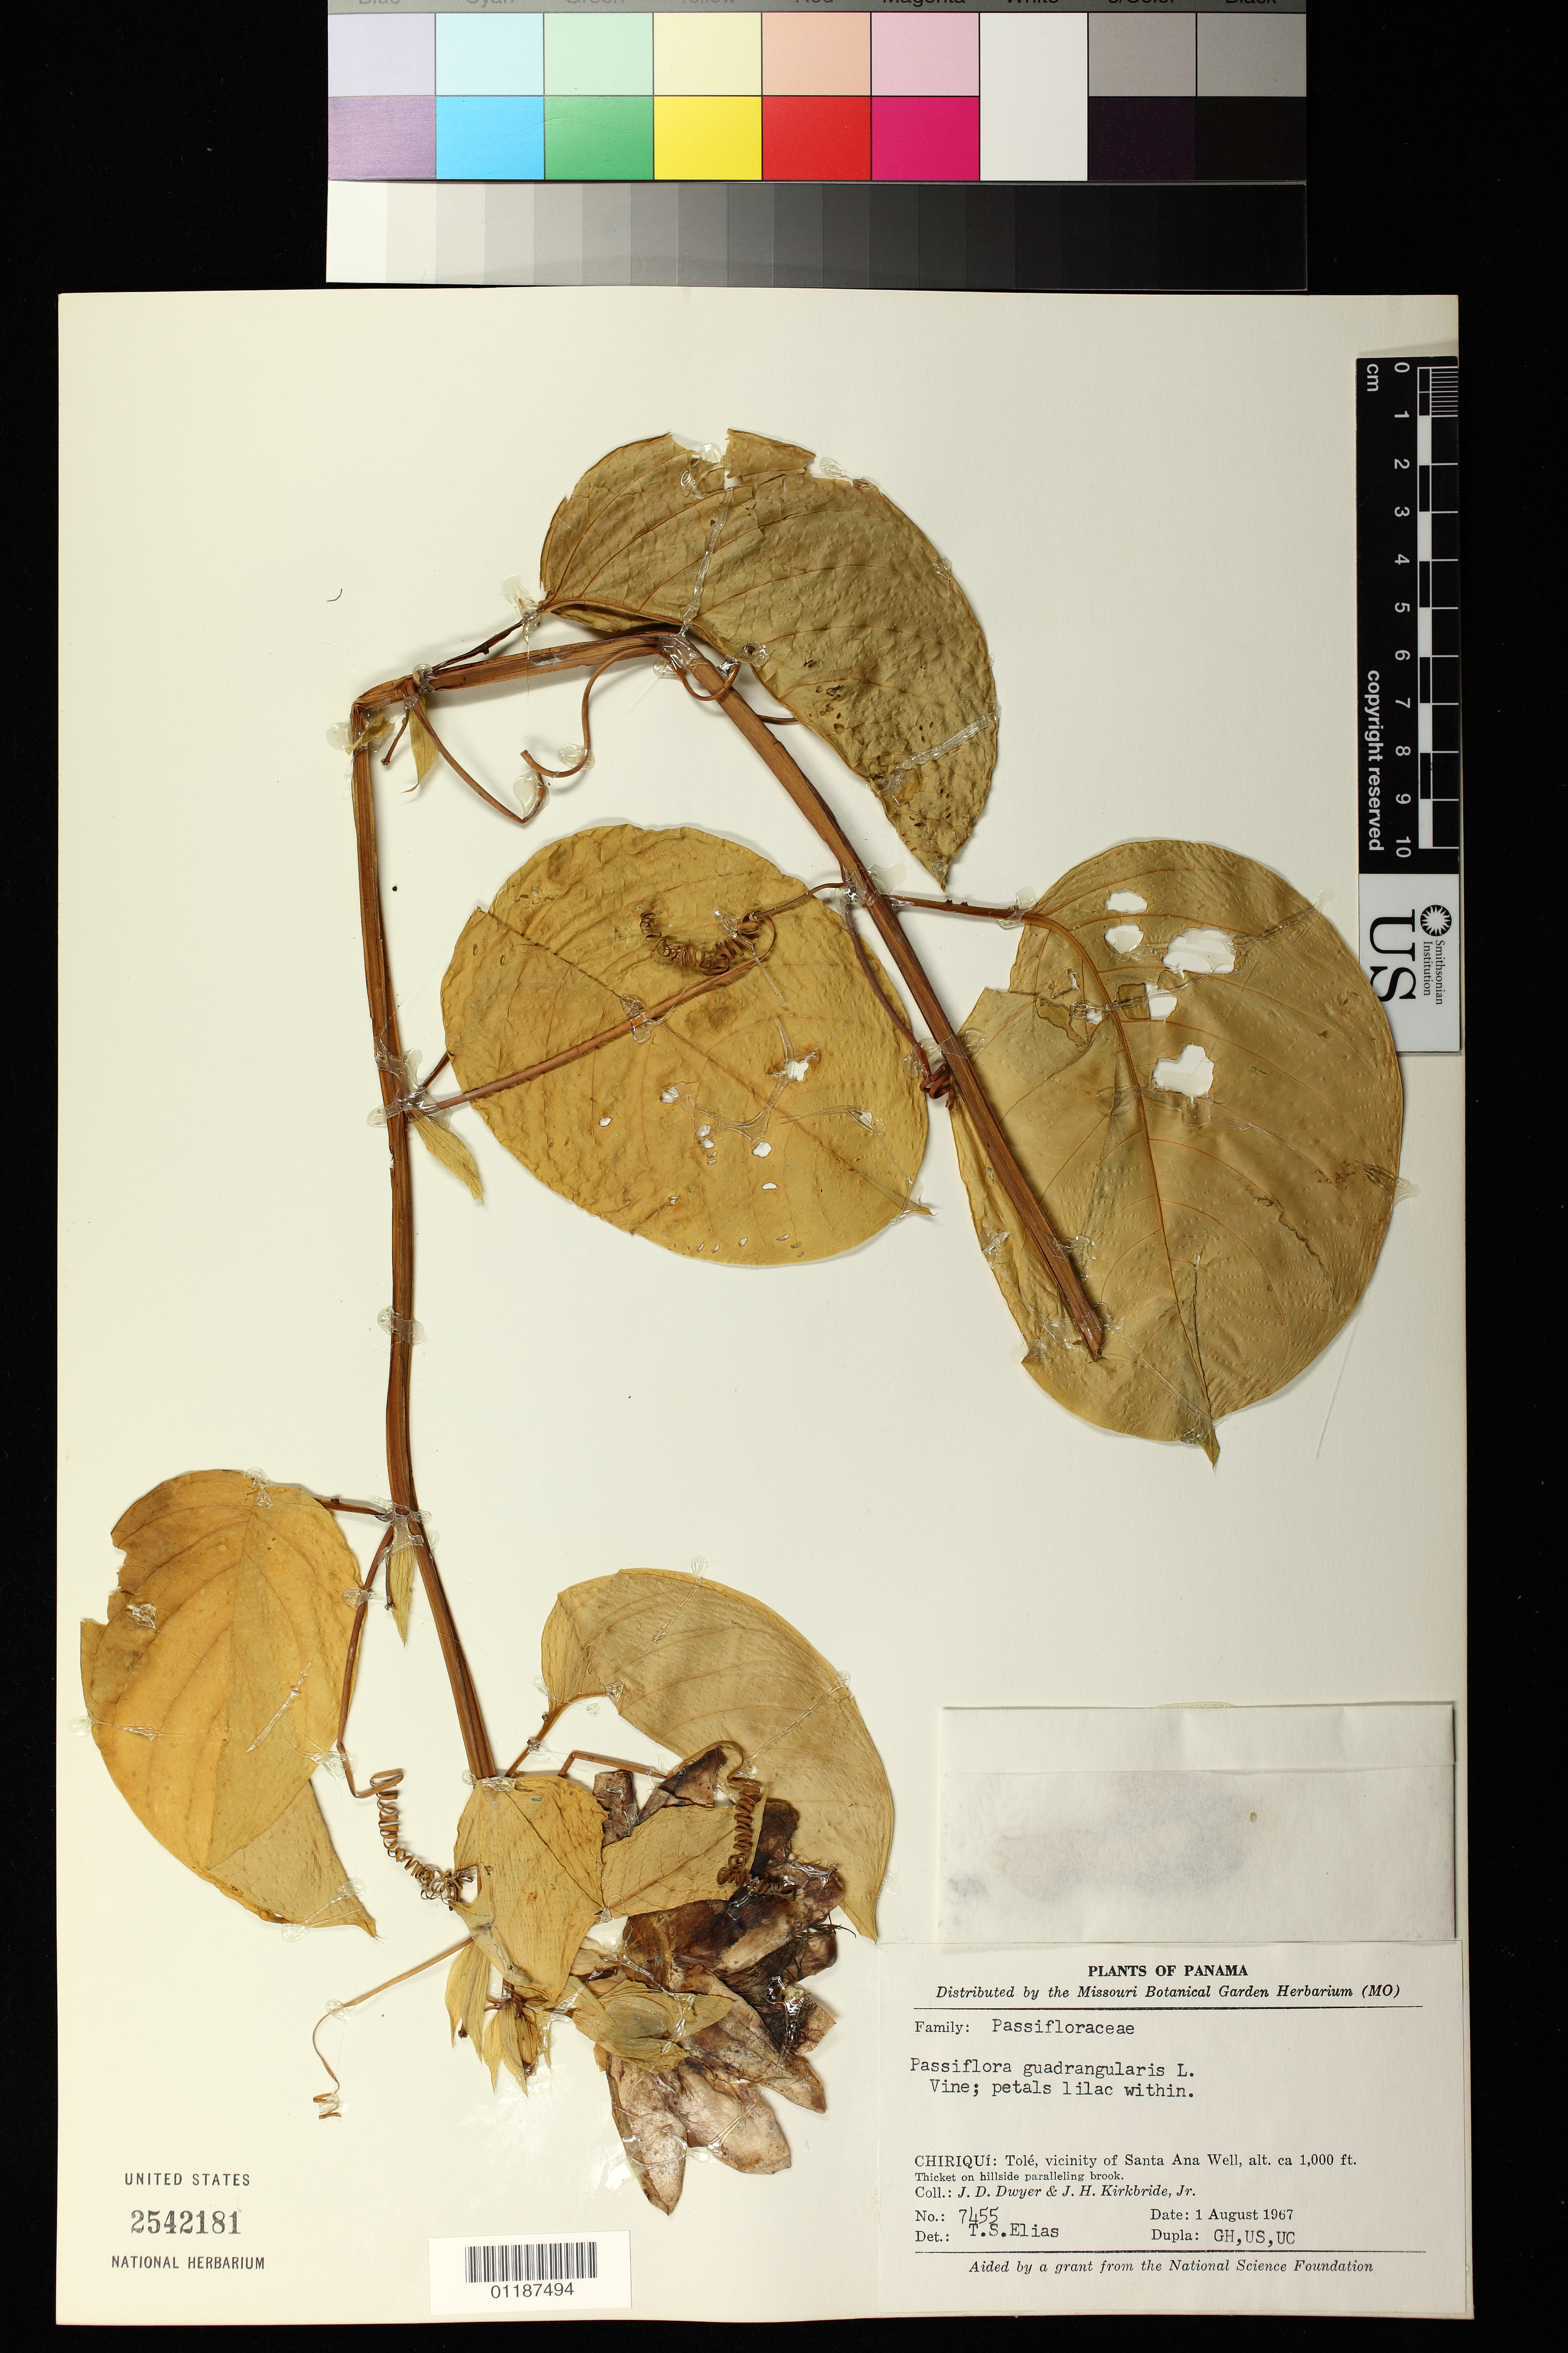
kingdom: Plantae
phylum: Tracheophyta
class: Magnoliopsida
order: Malpighiales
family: Passifloraceae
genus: Passiflora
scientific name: Passiflora quadrangularis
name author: L.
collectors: J. D. Dwyer & J. H. Kirkbride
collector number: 7455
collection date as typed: Aug 1 1967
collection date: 1967-08-01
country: Panama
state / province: Chiriqui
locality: Tole, vicinity of Santa Ana Well. Thicket on hillside paralleling brook.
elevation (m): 305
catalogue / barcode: US 2542181